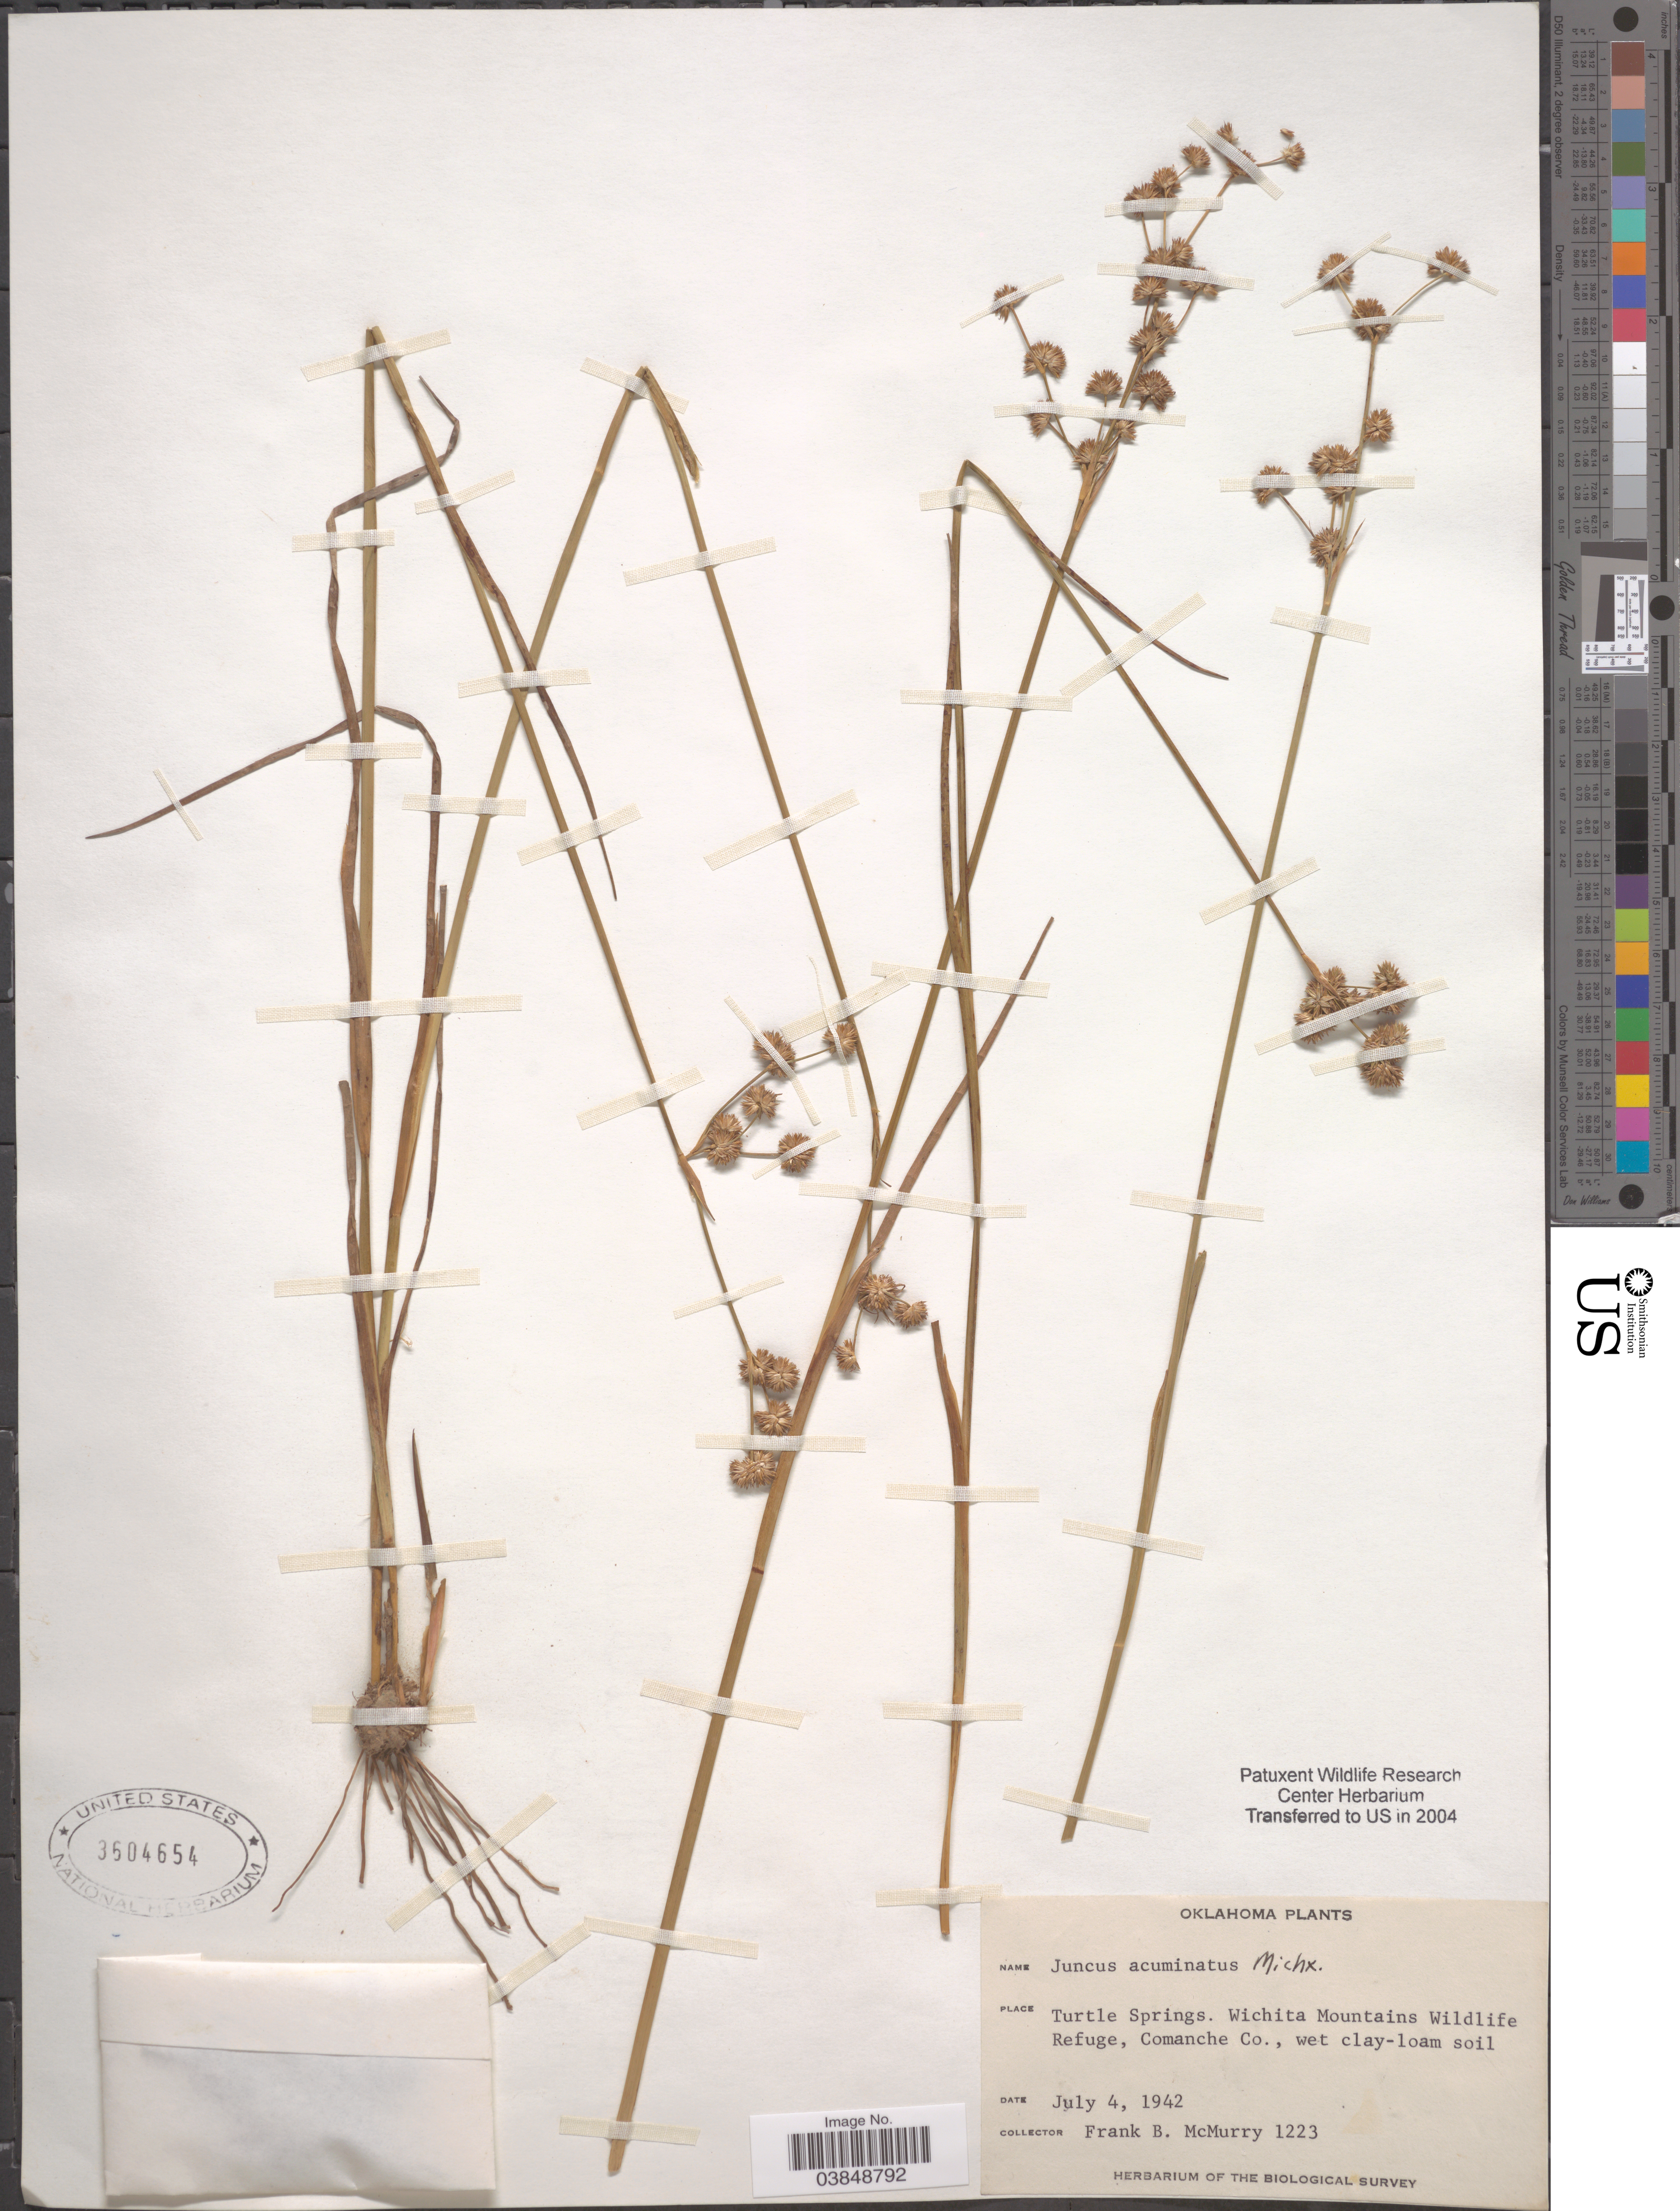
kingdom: Plantae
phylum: Tracheophyta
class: Liliopsida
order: Poales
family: Juncaceae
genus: Juncus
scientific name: Juncus acuminatus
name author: Michx.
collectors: F. B. McMurry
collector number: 1223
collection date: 1942-07-04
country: United States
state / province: Oklahoma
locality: Turtle Springs. Wichita Mountains Wildlife Refuge, Comanche Co.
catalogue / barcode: US 3604654